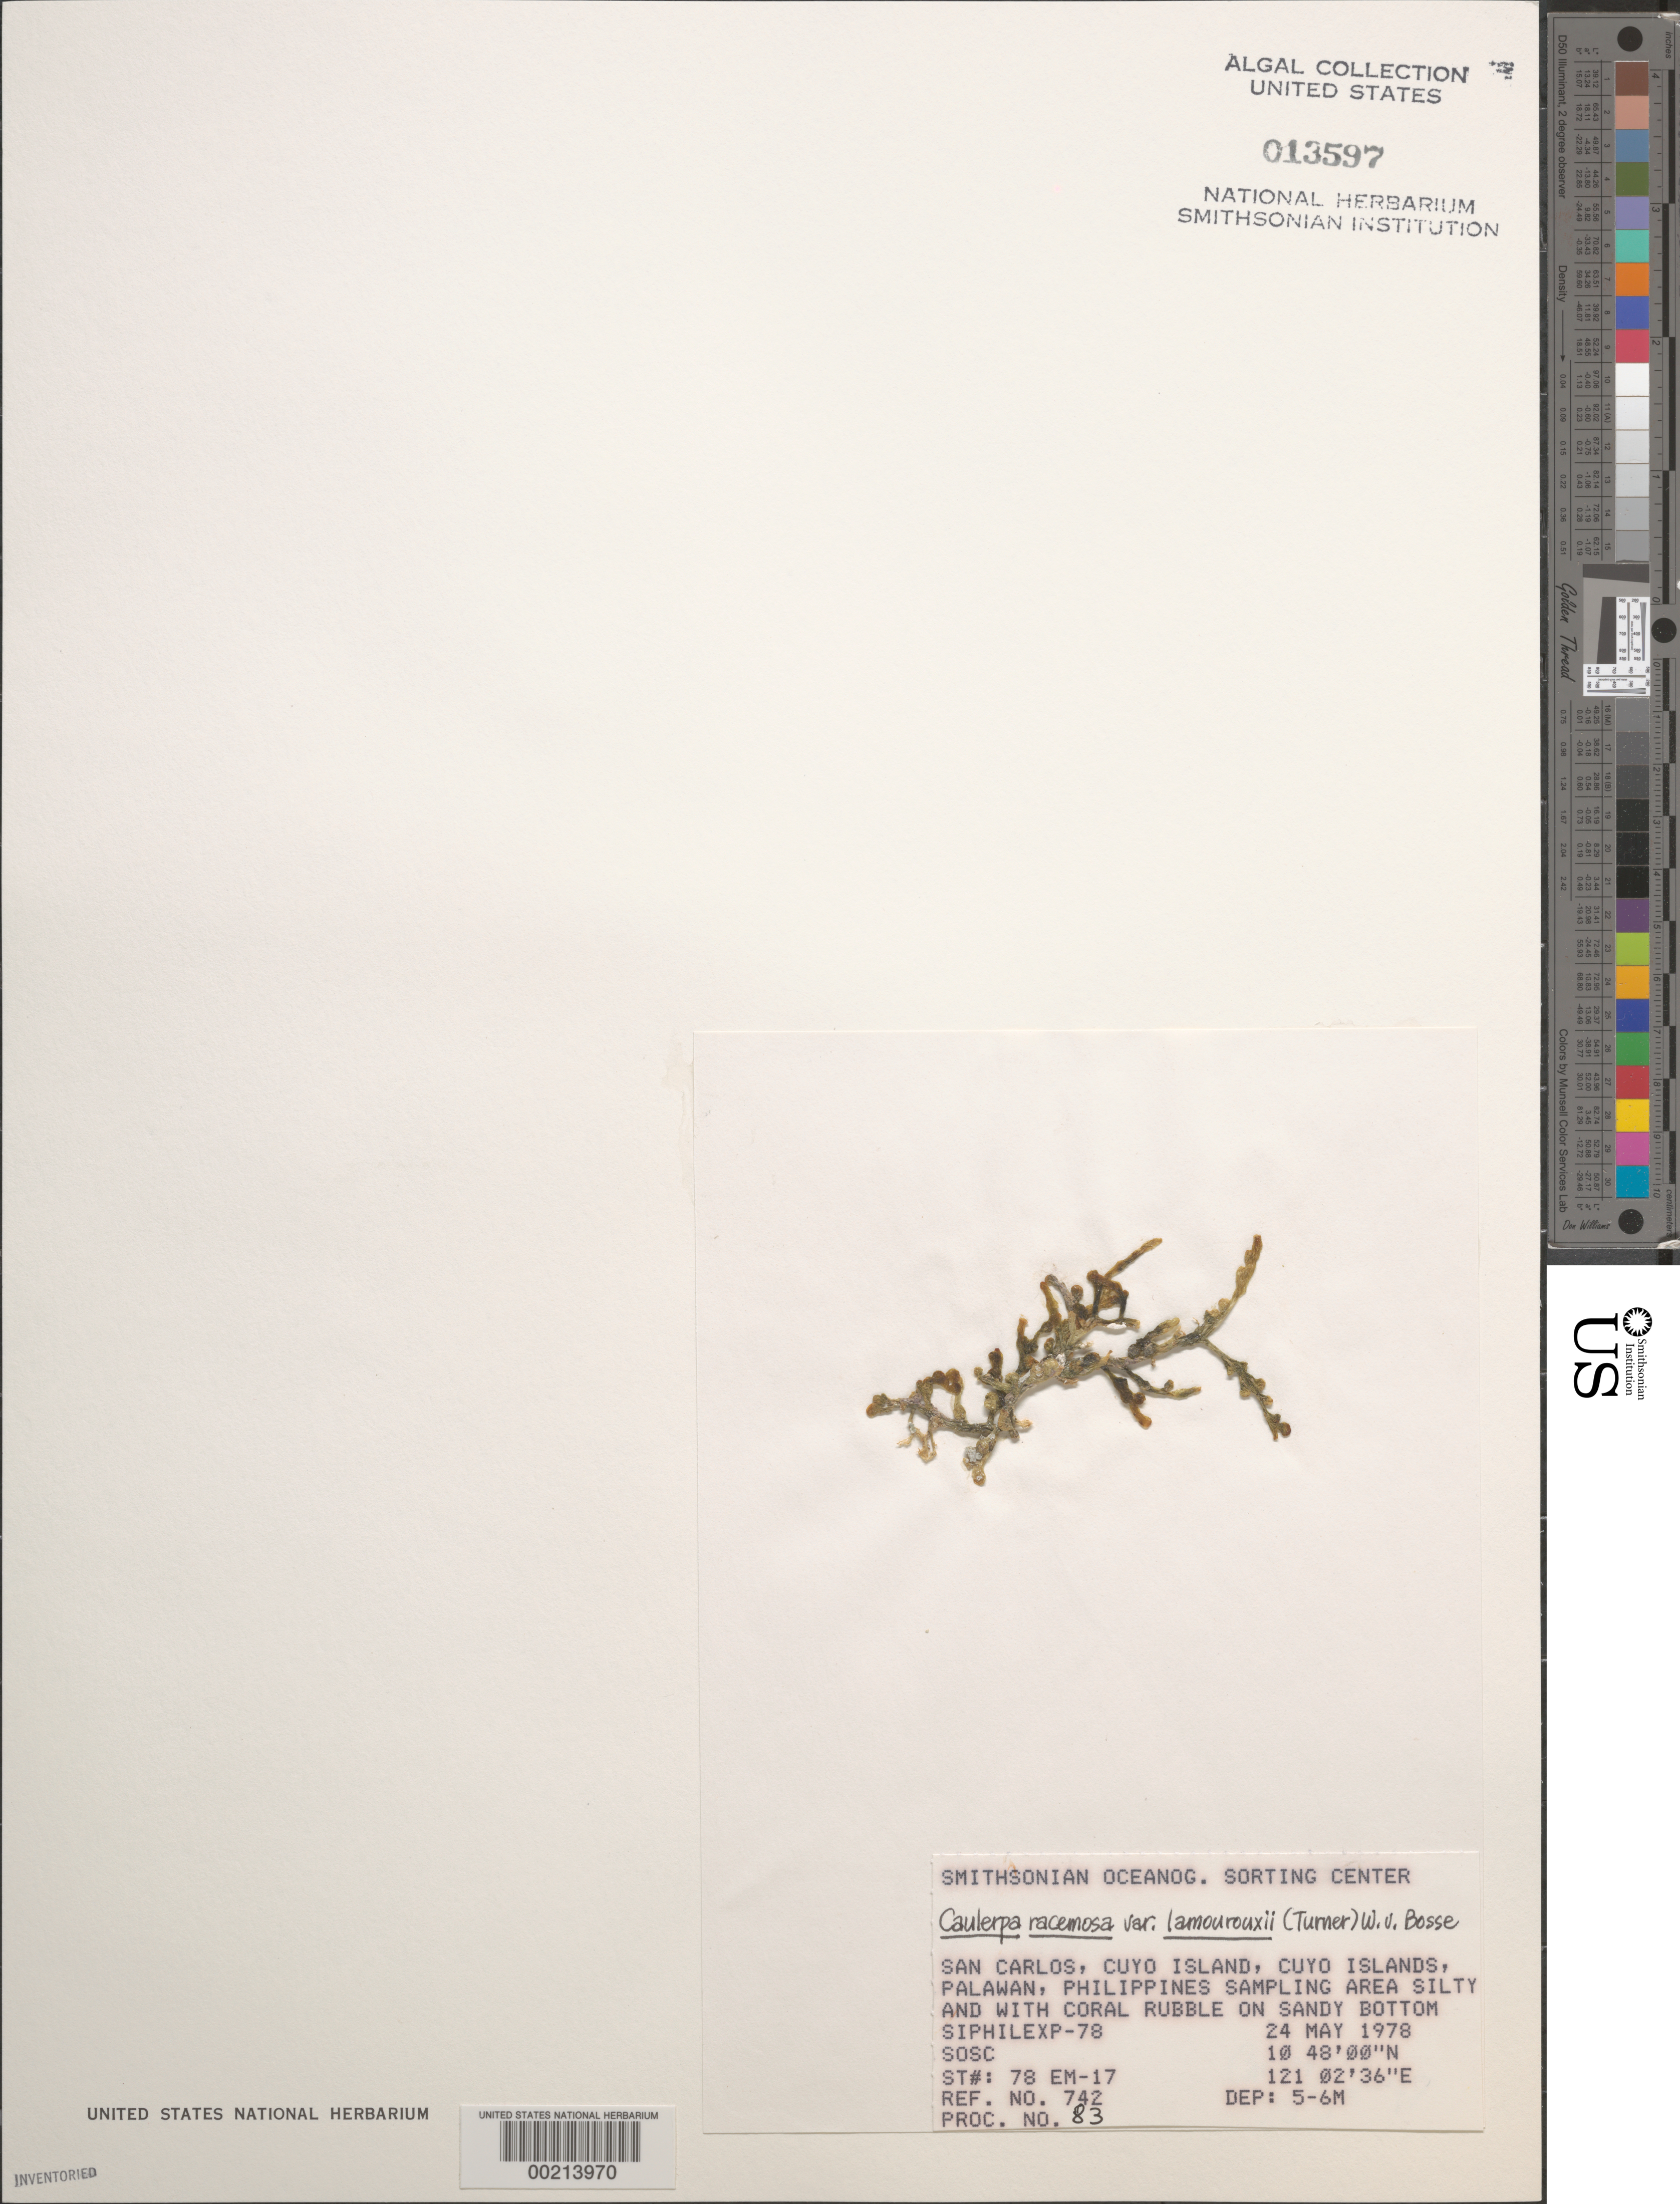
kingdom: Plantae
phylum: Chlorophyta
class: Ulvophyceae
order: Bryopsidales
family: Caulerpaceae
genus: Caulerpa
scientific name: Caulerpa racemosa var. lamourouxii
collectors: SOSC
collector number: Station 78 Em-17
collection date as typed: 24 May 1978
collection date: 1978-05-24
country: Philippines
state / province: Mimaropa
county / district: Palawan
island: Cuyo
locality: San Carlos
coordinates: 10 48' 00" N, 121 02' 36" E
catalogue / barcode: US 13597